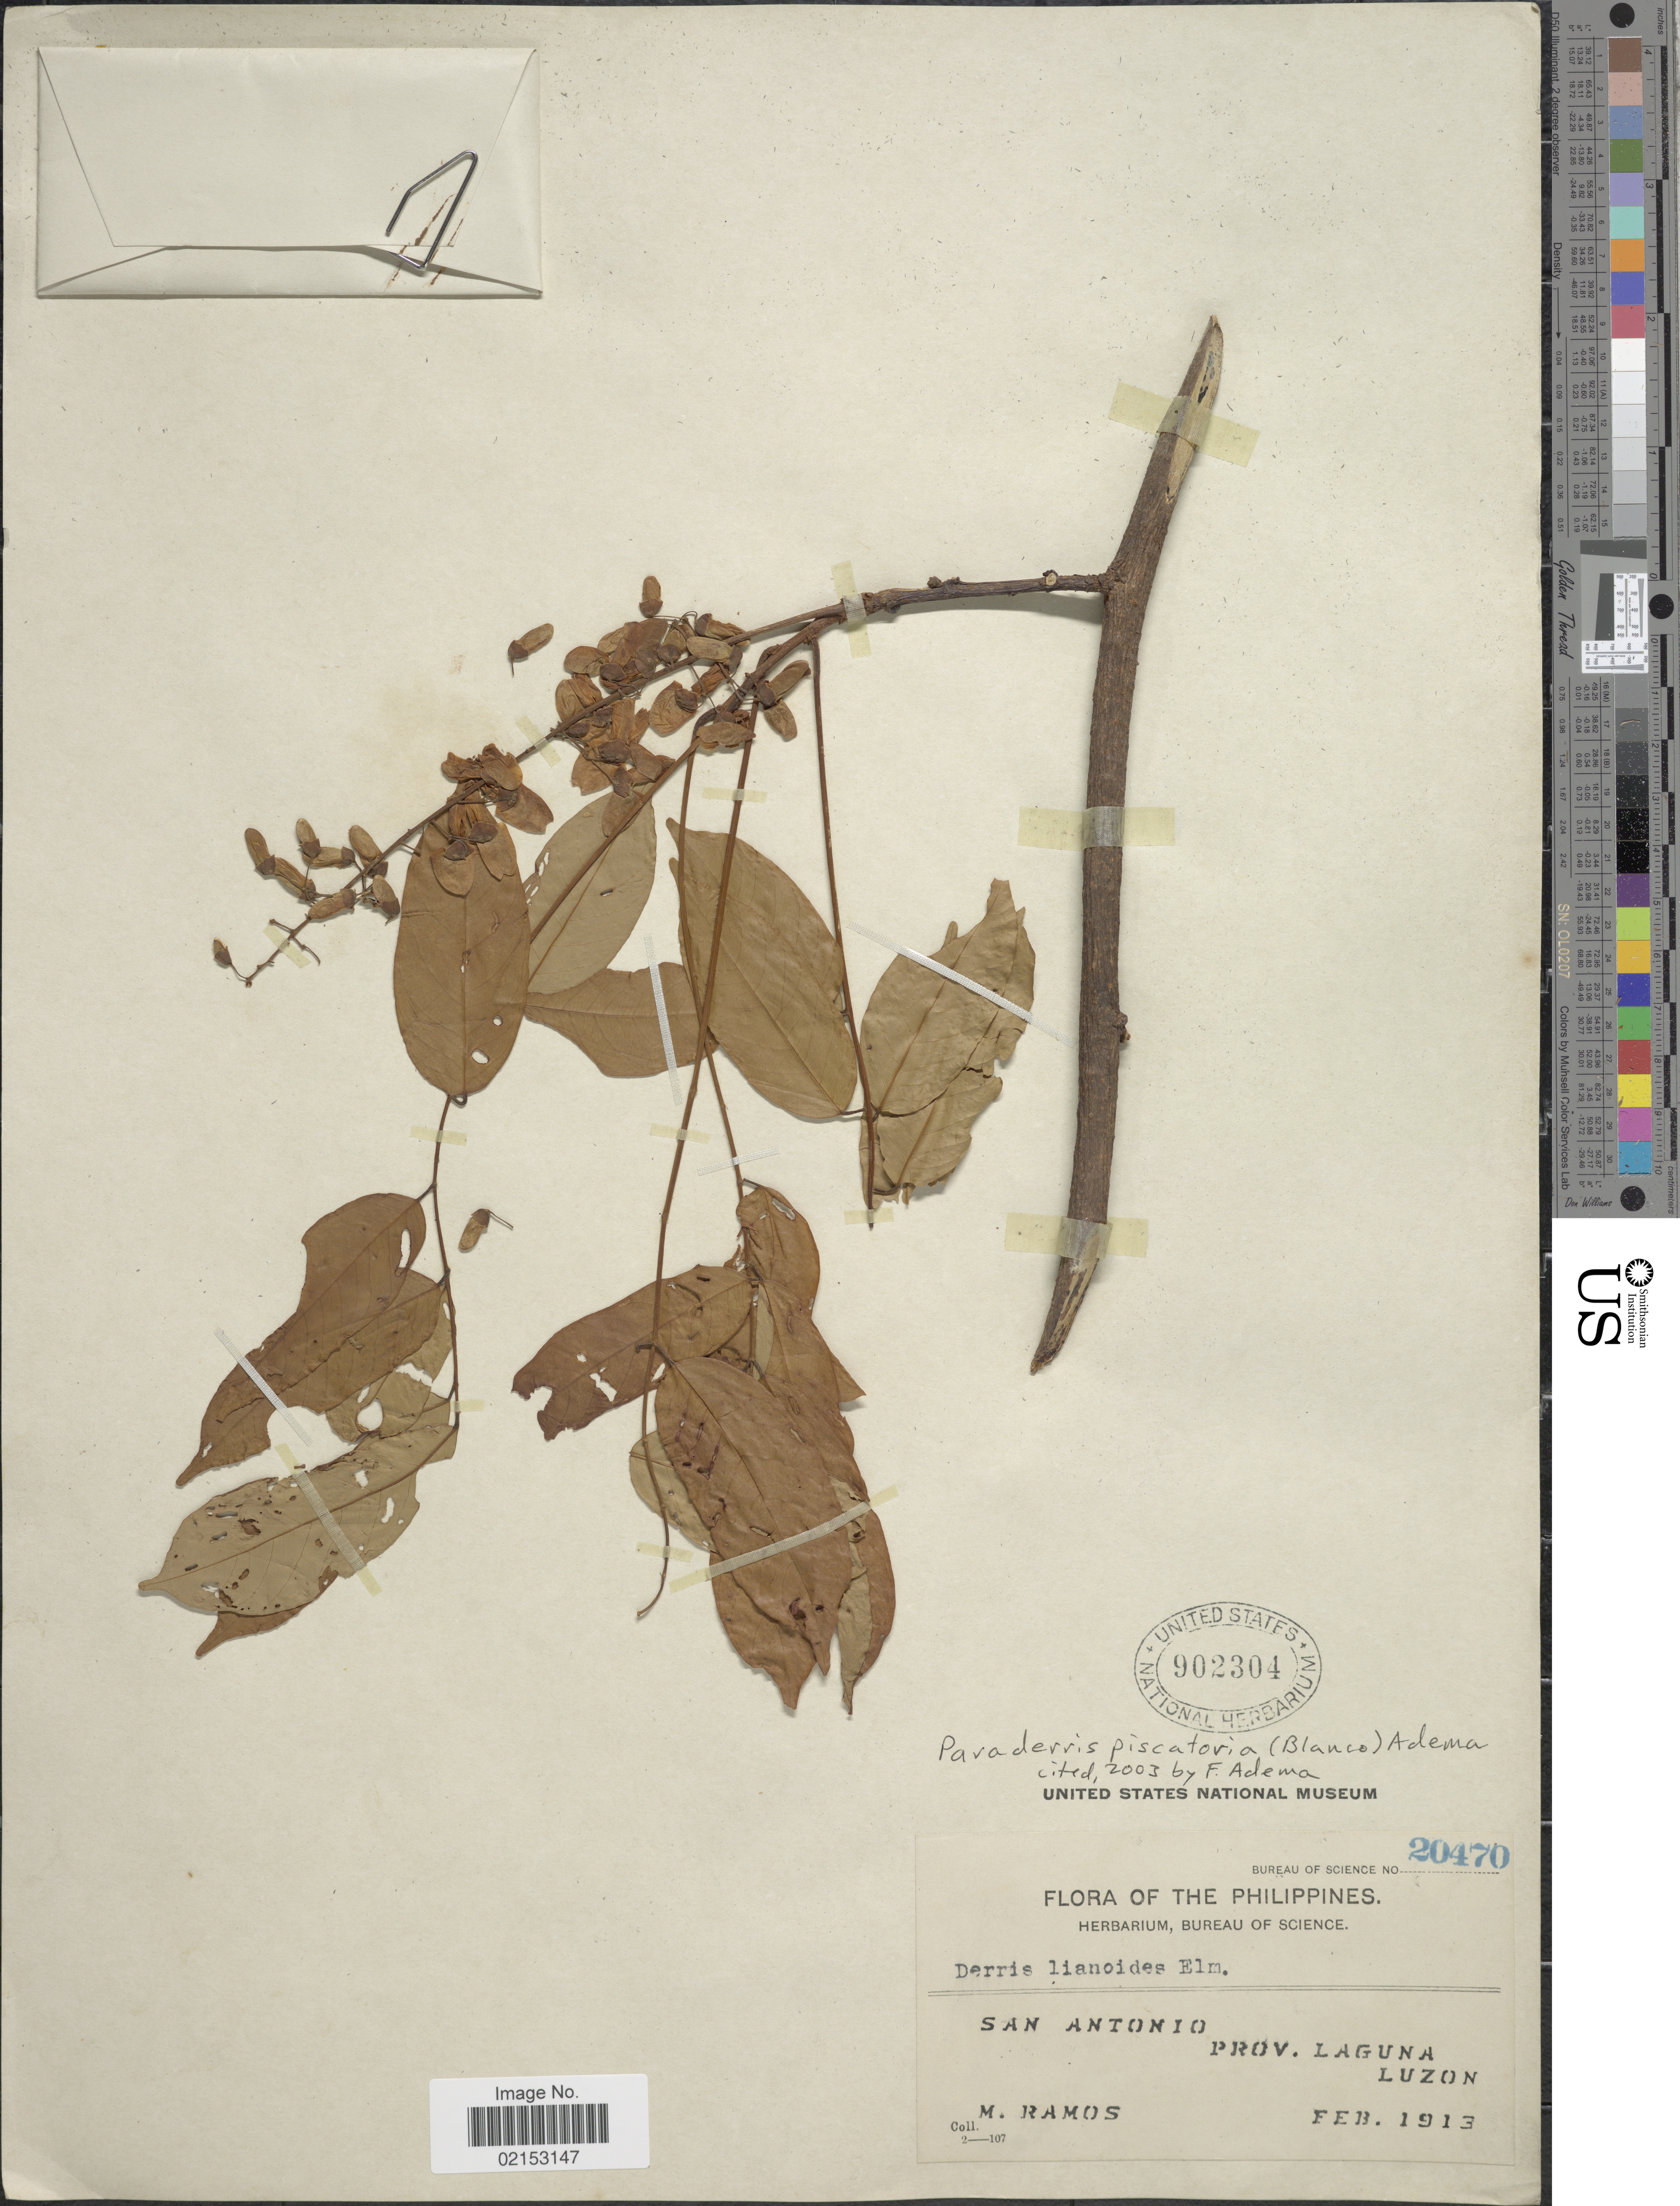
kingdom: Plantae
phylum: Tracheophyta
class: Magnoliopsida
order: Fabales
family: Fabaceae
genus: Derris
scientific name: Derris piscatoria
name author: (Blanco) Sirich. & Adema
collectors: M. Ramos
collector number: Bureau of Science 20470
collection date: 1913-02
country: Philippines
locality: San Antonio, Prov. Laguna, Luzon.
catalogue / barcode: US 902304